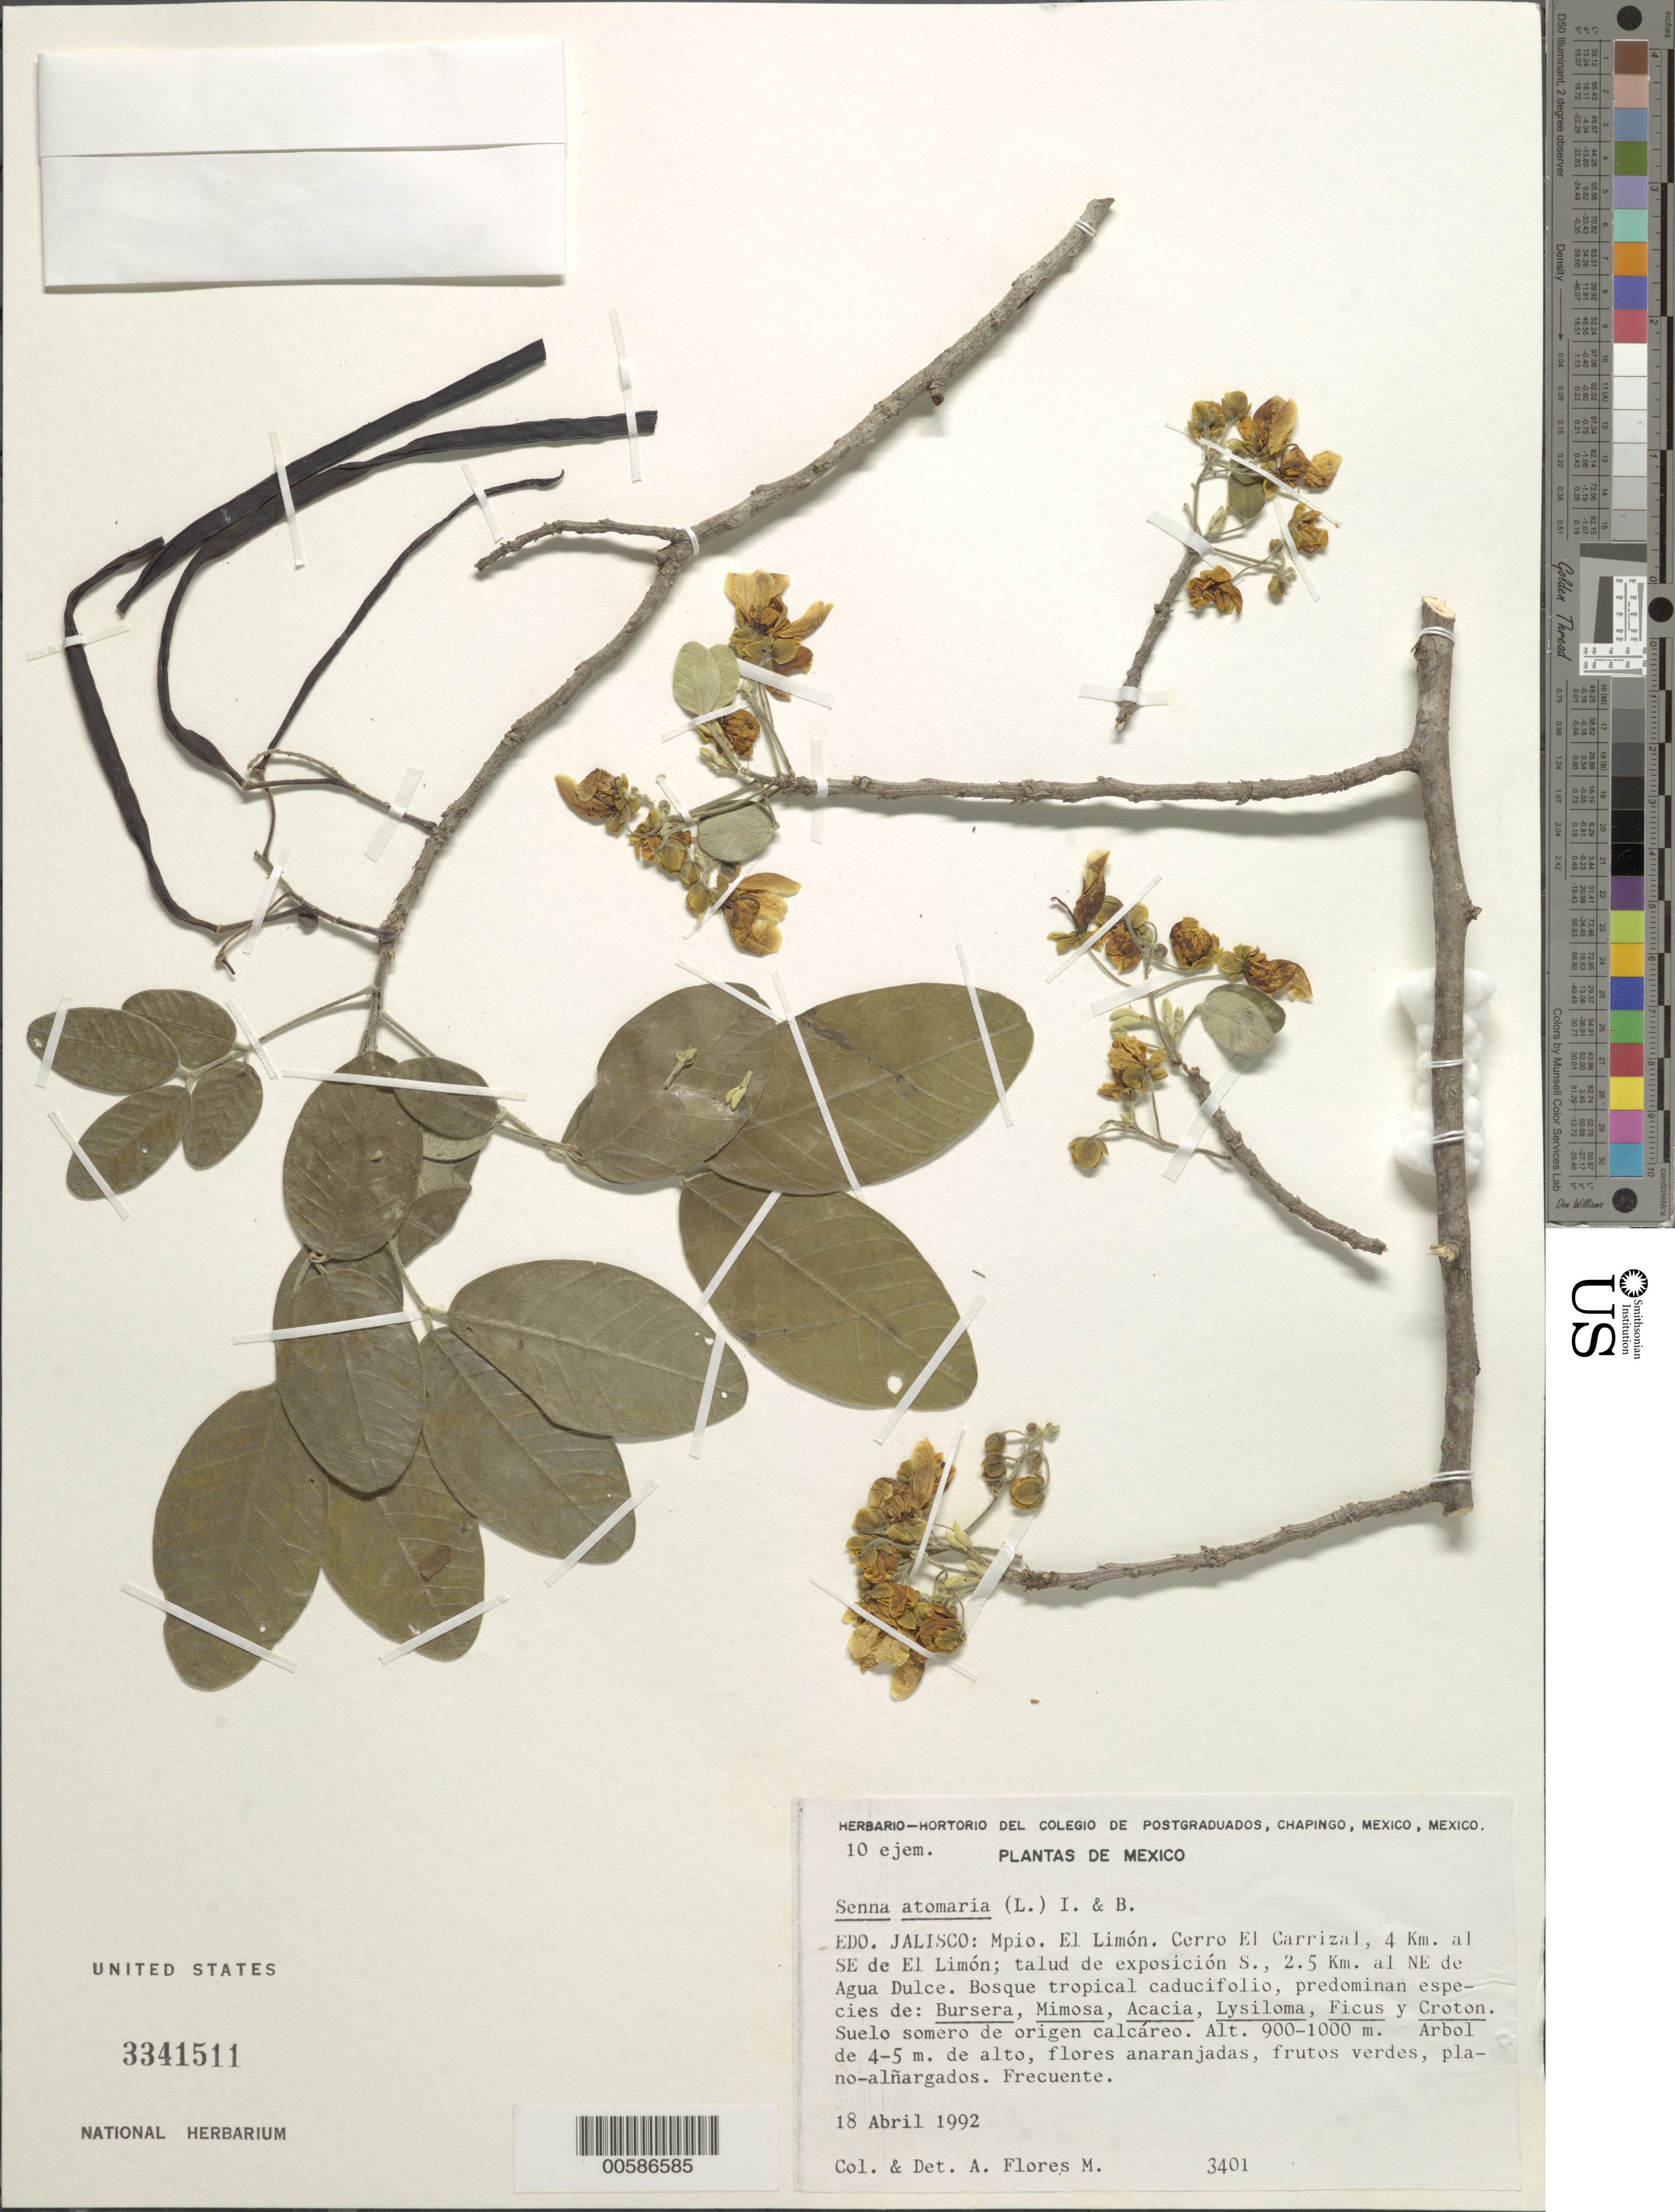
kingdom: Plantae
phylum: Tracheophyta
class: Magnoliopsida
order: Fabales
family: Fabaceae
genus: Senna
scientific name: Senna atomaria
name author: (L.) H.S. Irwin & Barneby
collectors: A. Flores M.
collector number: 3401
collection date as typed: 18 Apr 1992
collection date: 1992-04-18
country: Mexico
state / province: Jalisco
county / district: Limón, El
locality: Cerro El Carrizal, SE of El Limon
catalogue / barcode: US 3341511